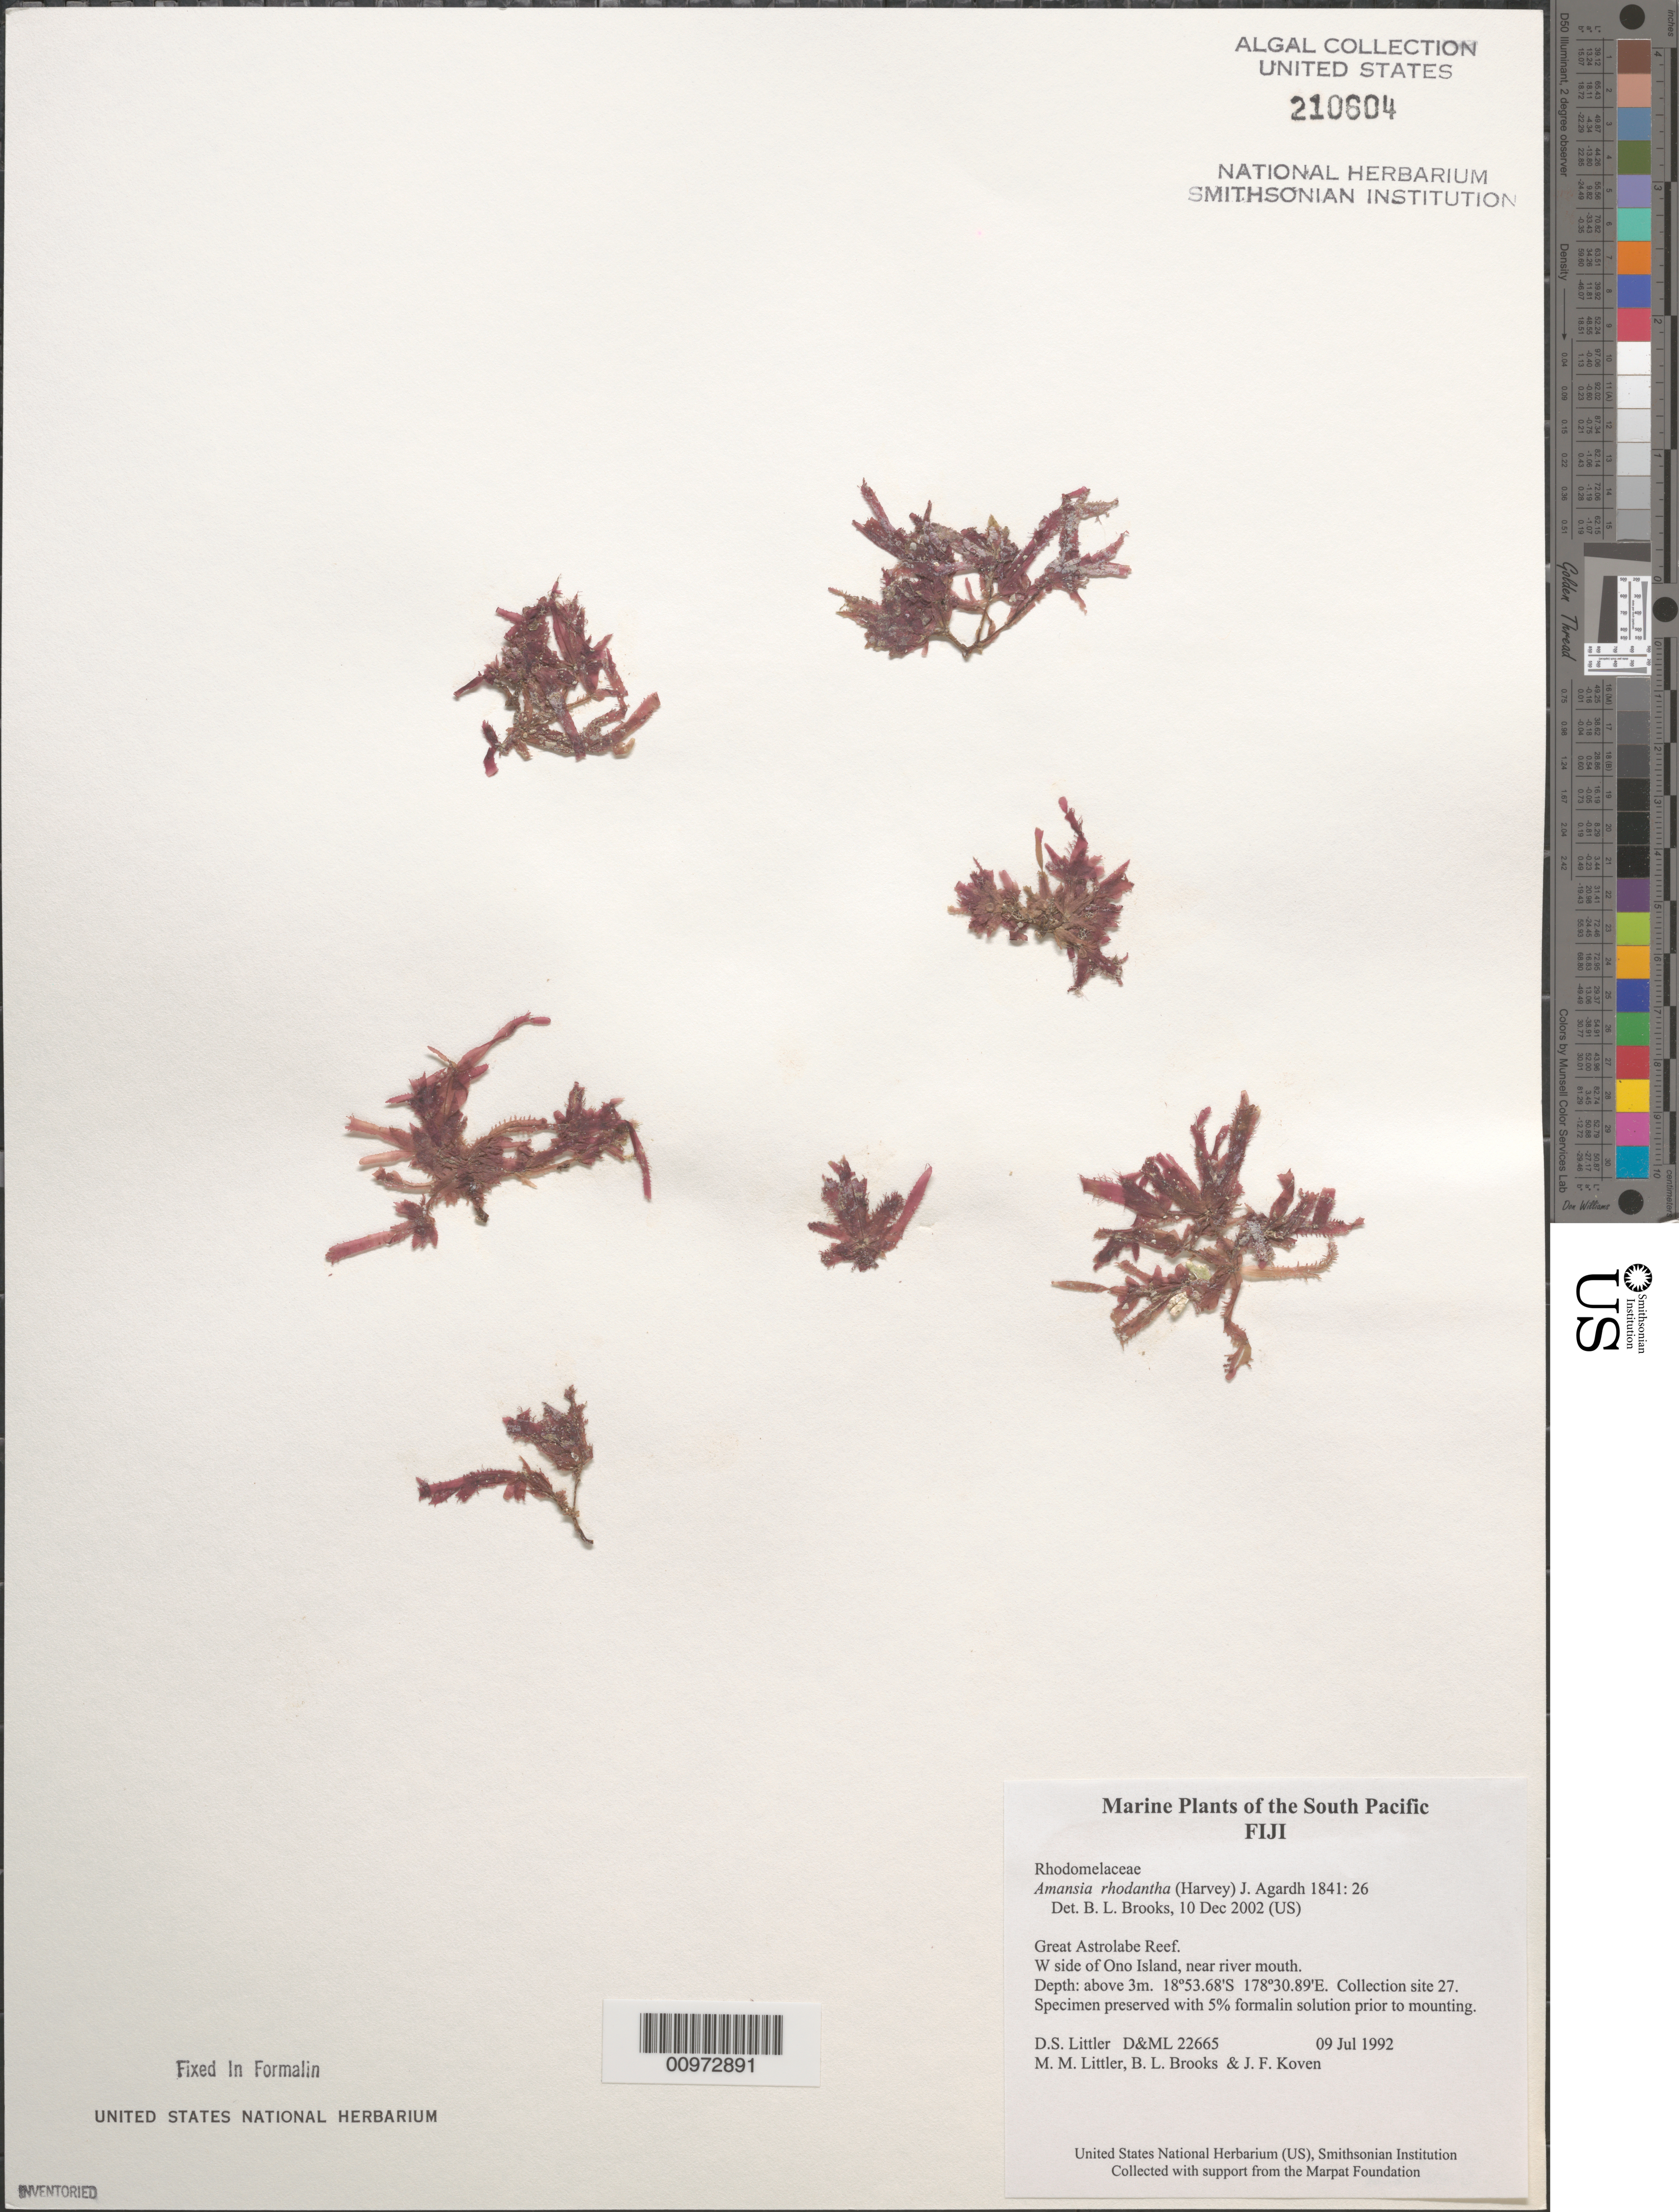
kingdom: Plantae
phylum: Rhodophyta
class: Florideophyceae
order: Ceramiales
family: Rhodomelaceae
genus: Amansia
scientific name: Amansia rhodantha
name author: (Harv.) J. Agardh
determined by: Brooks, B. L., (BOT), Smithsonian Institution - National Museum of Natural History (UNITED STATES)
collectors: D. S. Littler, M. M. Littler, B. Brooks & J. Koven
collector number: D&ML 22665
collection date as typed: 09 Jul 1992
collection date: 1992-07-09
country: Fiji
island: Ono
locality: Great Astrolabe Reef, west side of island, near river mouth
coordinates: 18 53.68'S, 178 30.89'E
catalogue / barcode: US 210604